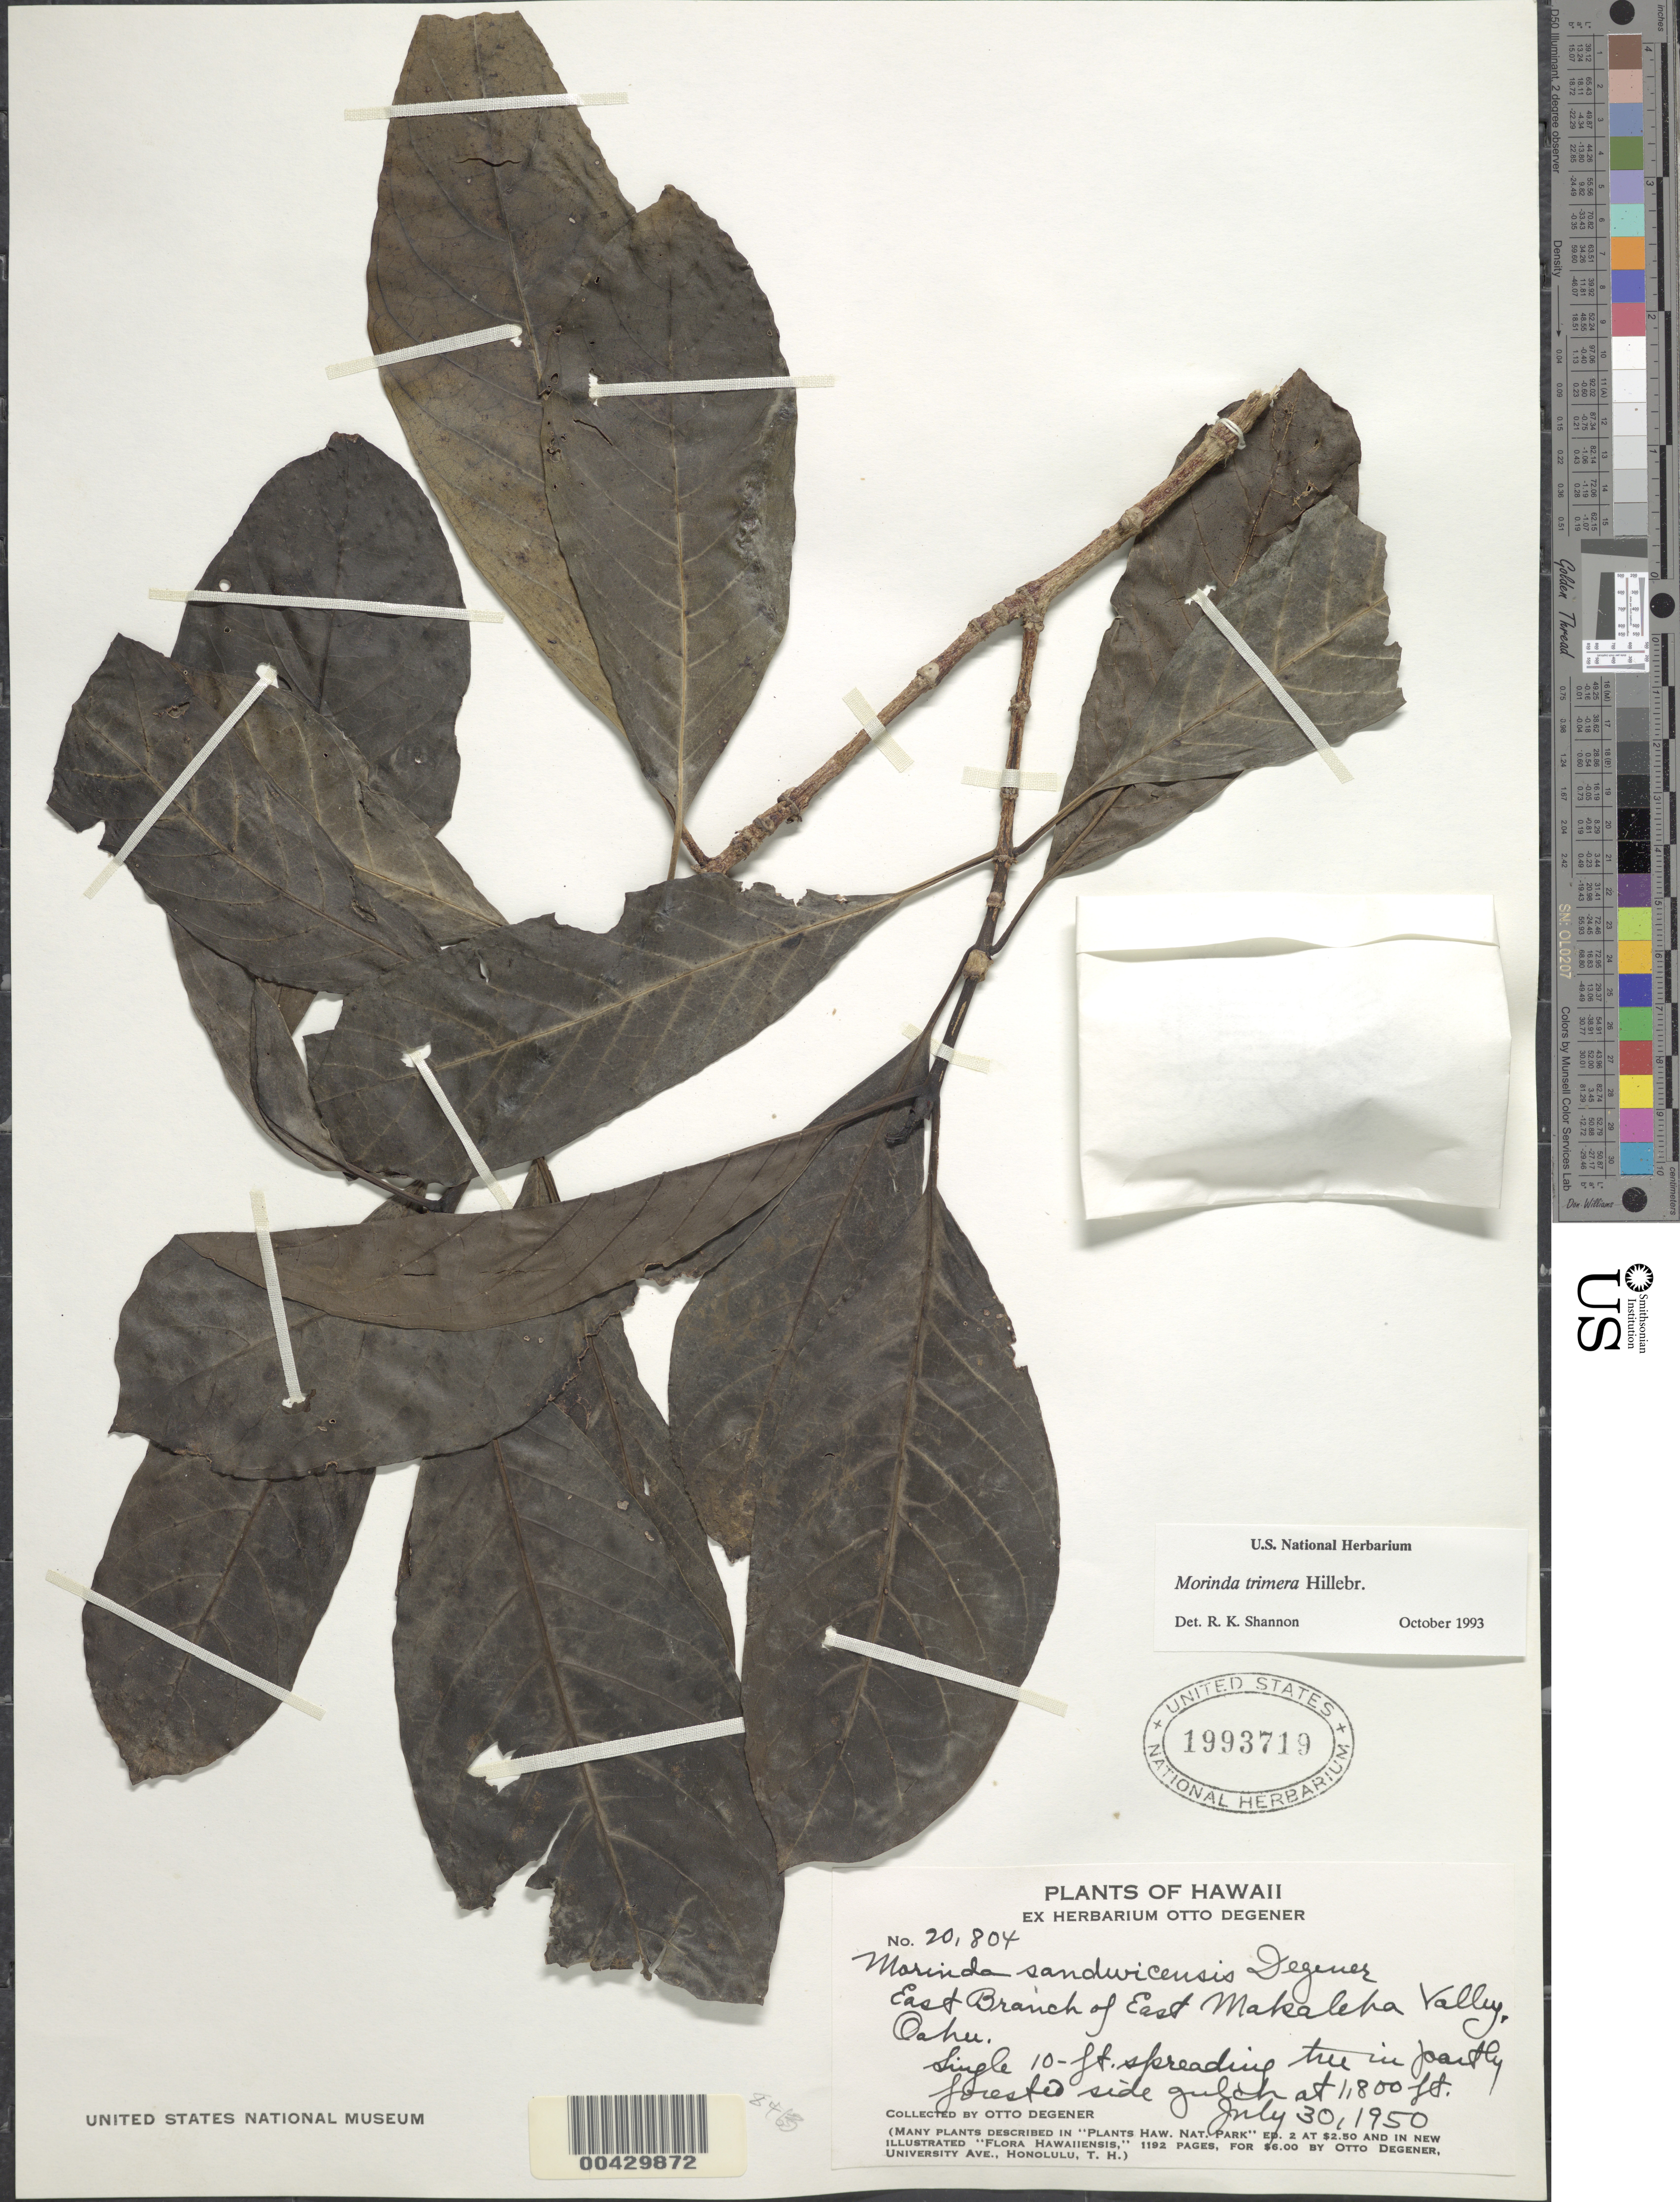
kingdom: Plantae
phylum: Tracheophyta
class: Magnoliopsida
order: Gentianales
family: Rubiaceae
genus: Gynochthodes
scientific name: Gynochthodes trimera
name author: (Hillebr.) Razafim. & B. Bremer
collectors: O. Degener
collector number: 20804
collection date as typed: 30 Jul 1950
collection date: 1950-07-30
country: United States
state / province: Hawaii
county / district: Honolulu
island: Oahu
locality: E branch of E Makaleha Valley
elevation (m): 549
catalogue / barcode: US 1993719